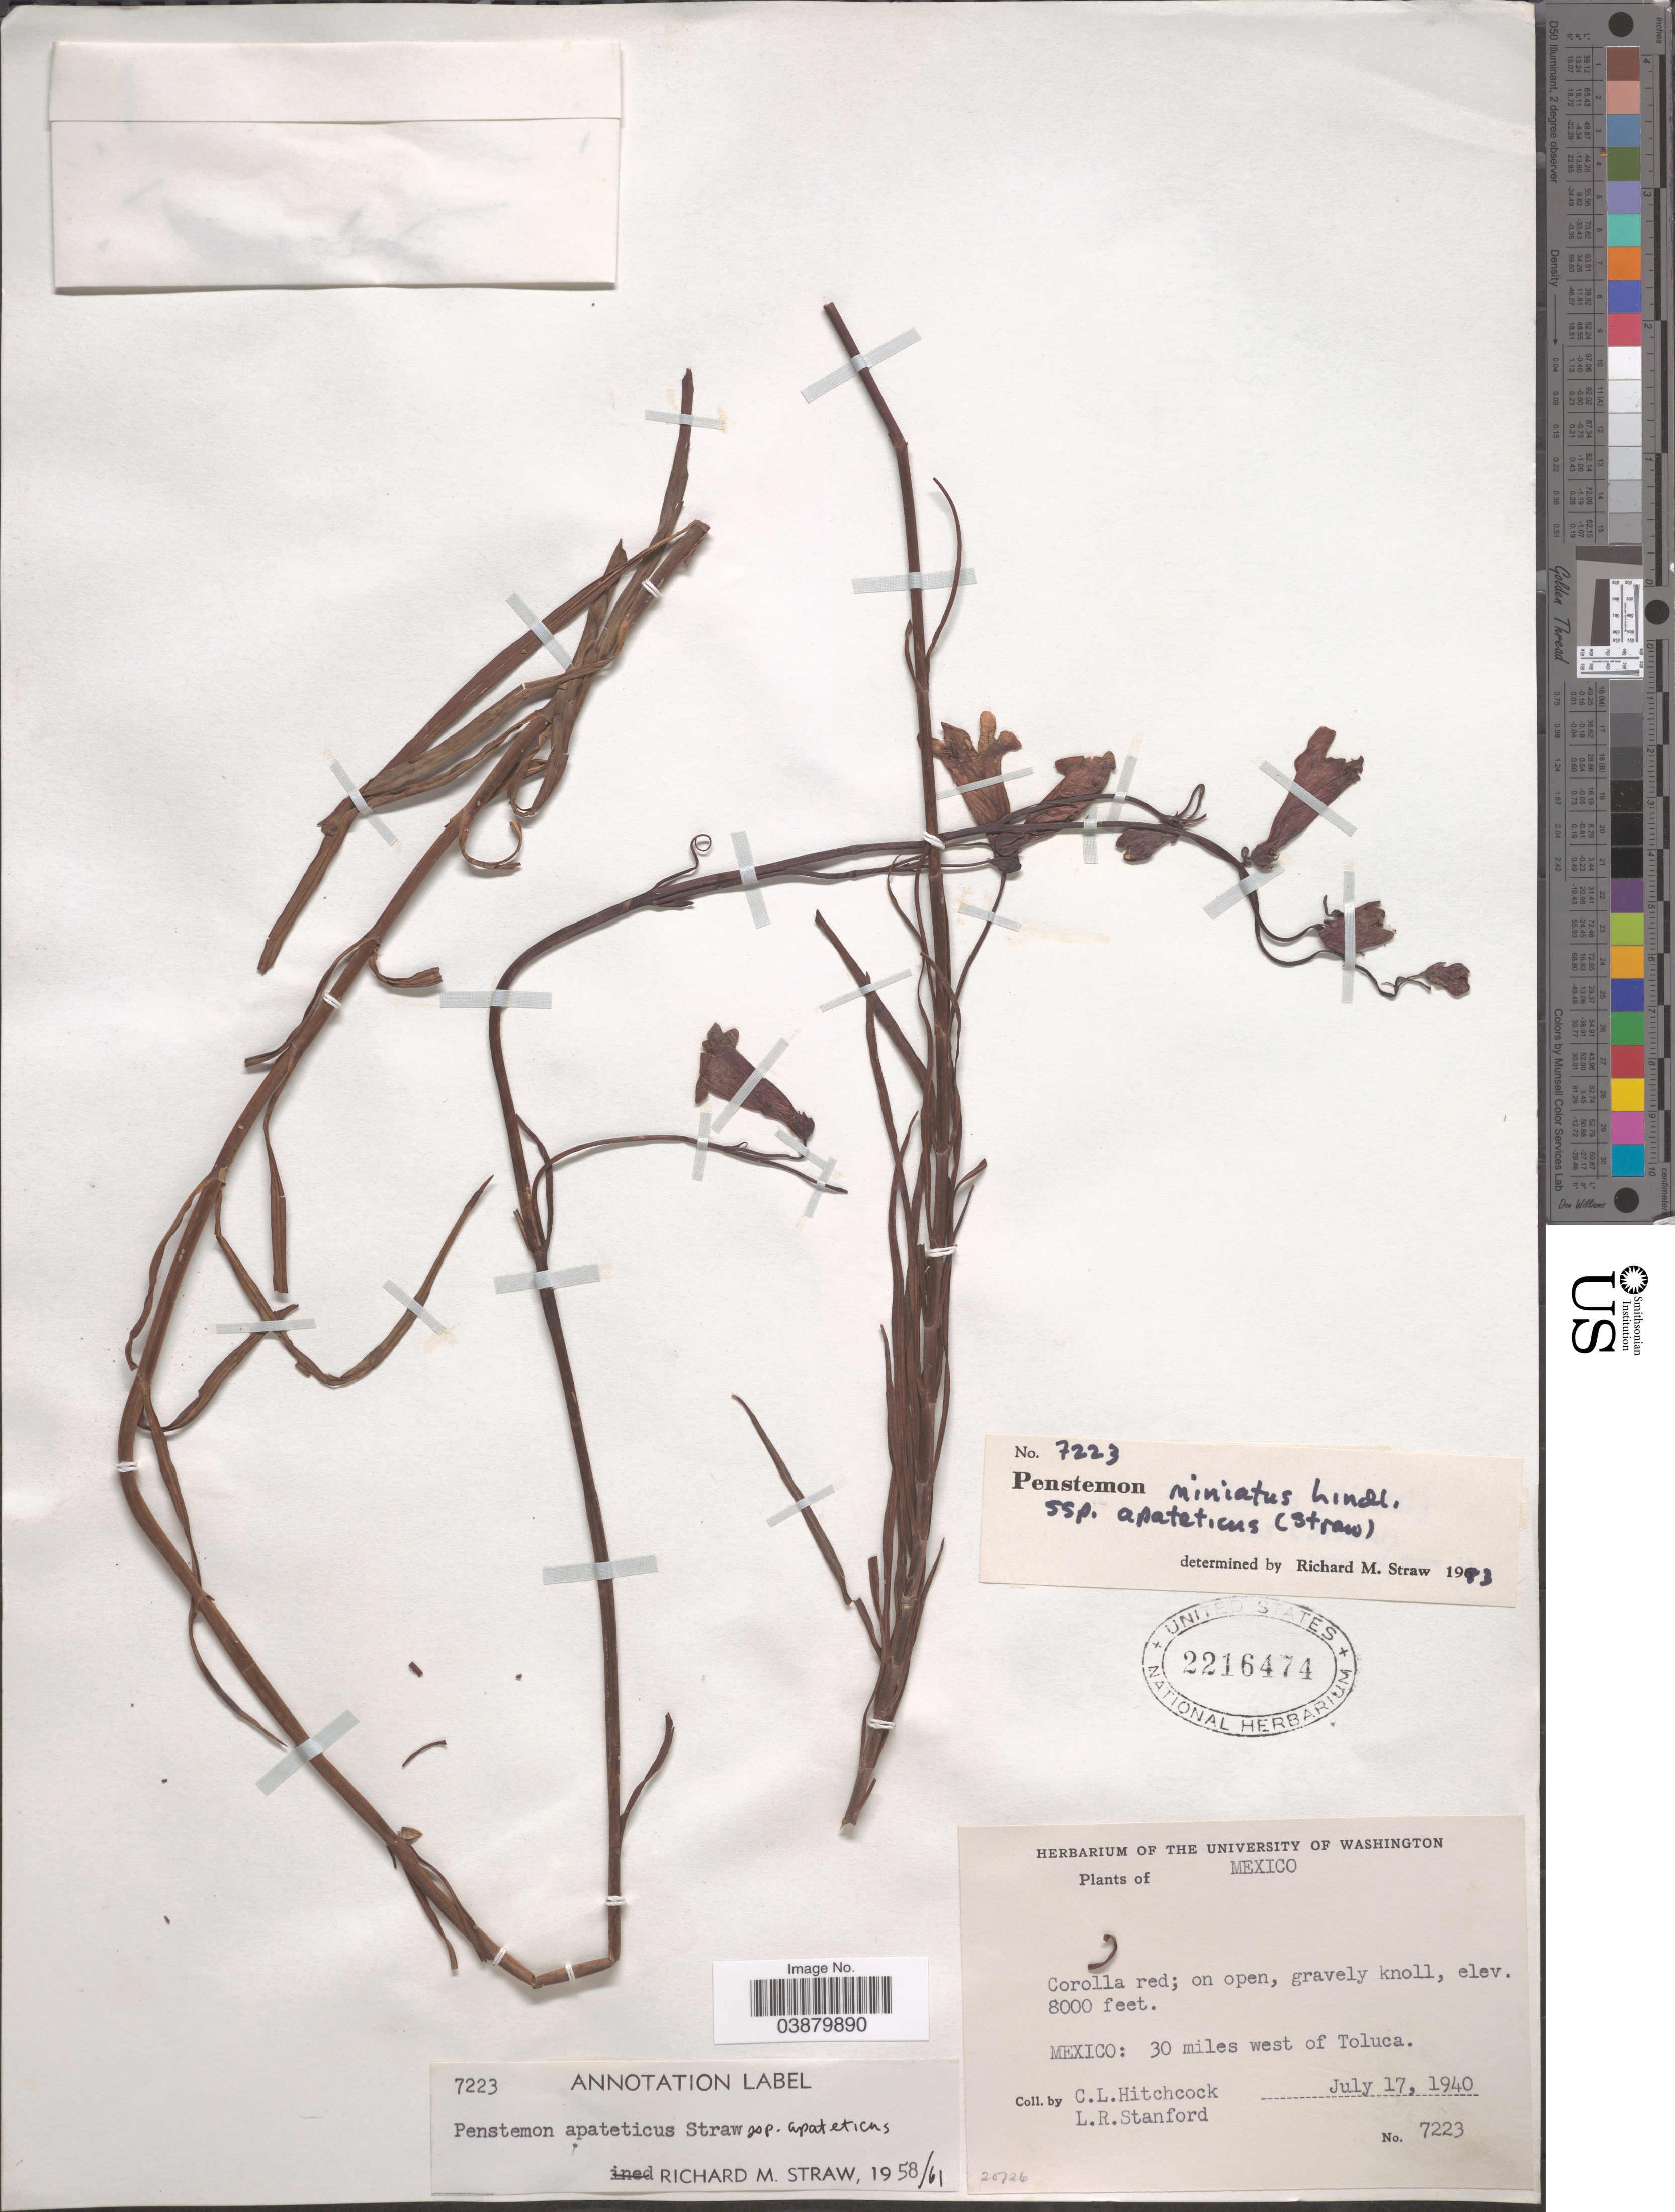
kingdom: Plantae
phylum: Tracheophyta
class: Magnoliopsida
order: Lamiales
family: Plantaginaceae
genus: Penstemon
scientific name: Penstemon miniatus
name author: Lindl.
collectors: C. L. Hitchcock & L. R. Stanford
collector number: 7223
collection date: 1940-07-17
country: Mexico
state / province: México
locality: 30 miles west of Toluca.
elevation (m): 2438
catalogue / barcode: US 2216474